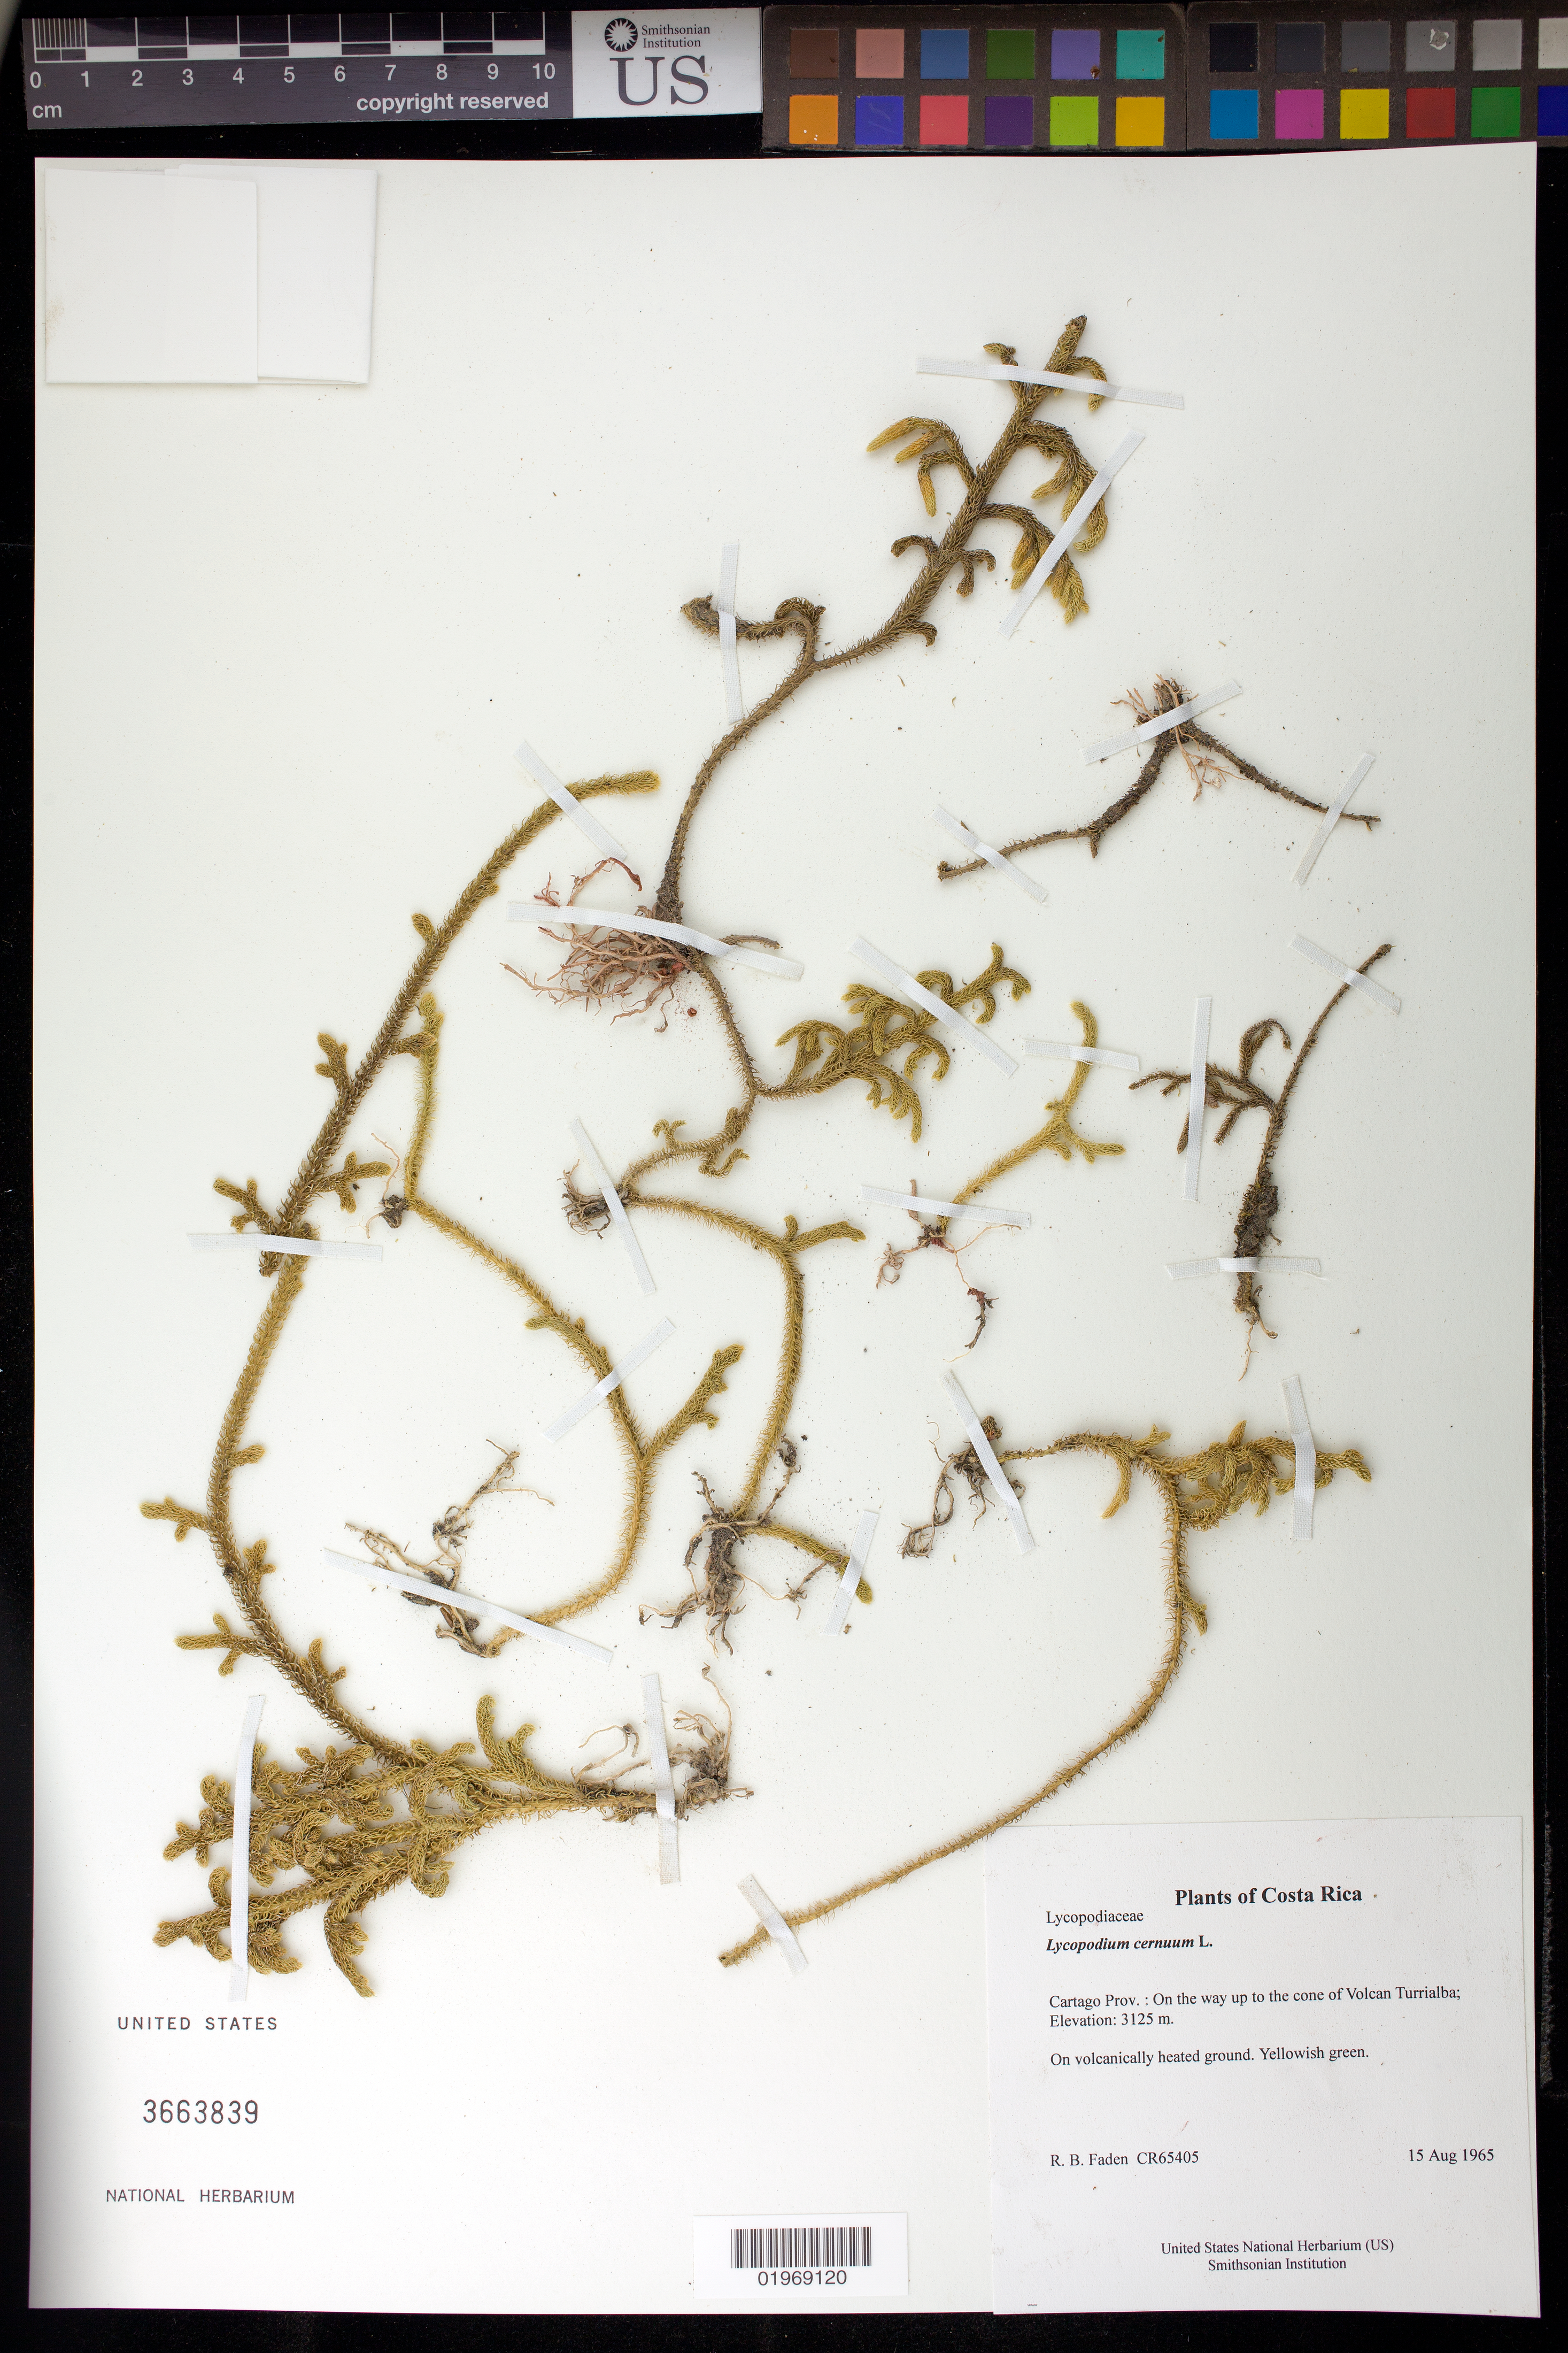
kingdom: Plantae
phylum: Tracheophyta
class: Lycopodiopsida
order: Lycopodiales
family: Lycopodiaceae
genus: Palhinhaea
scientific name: Palhinhaea cernua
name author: (L.) Vasc. & Franco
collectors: R. B. Faden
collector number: CR65405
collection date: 1965-08-15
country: Costa Rica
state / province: Cartago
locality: On the way up to the cone of Volcan Turrialba.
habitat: On volcanically heated ground.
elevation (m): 3125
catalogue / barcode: US 36633839